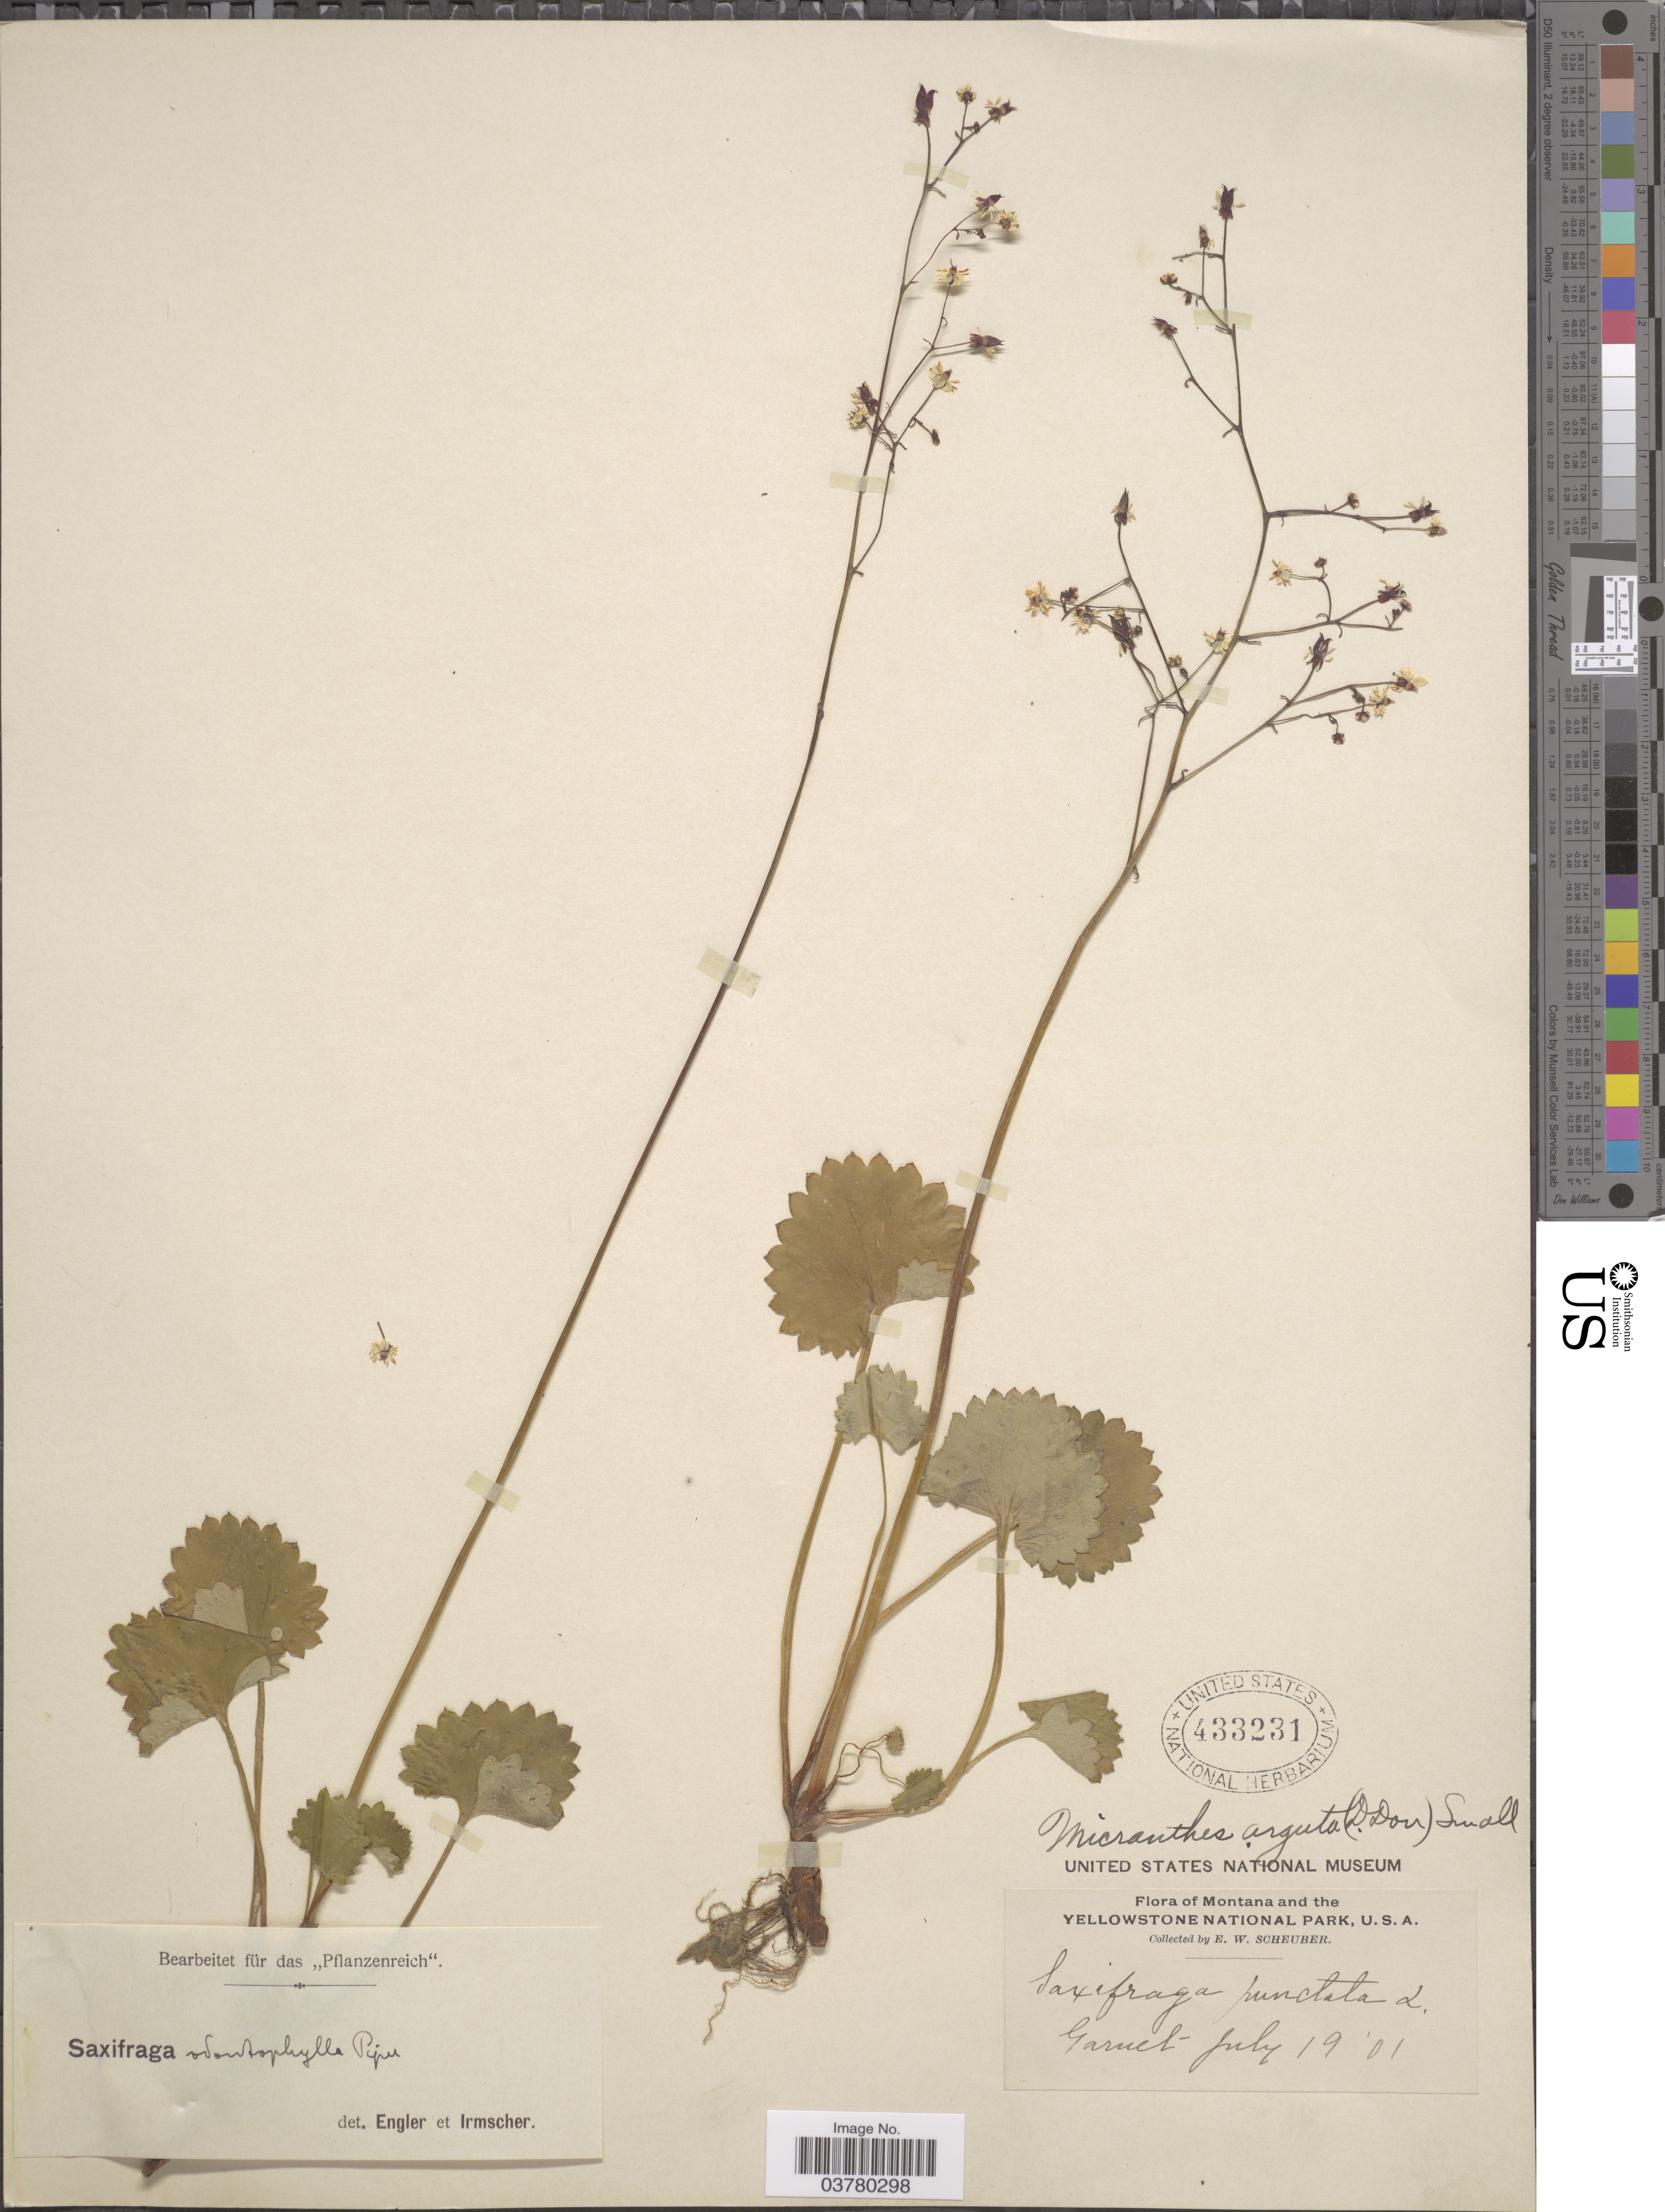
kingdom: Plantae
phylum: Tracheophyta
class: Magnoliopsida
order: Saxifragales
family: Saxifragaceae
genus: Micranthes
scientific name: Micranthes odontoloma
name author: (Piper) A. Heller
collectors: E. Scheuber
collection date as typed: Transcribed d/m/y: 19/7/1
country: United States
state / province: Montana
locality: The Yellowstone National Park. Garnet.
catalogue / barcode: US 433231